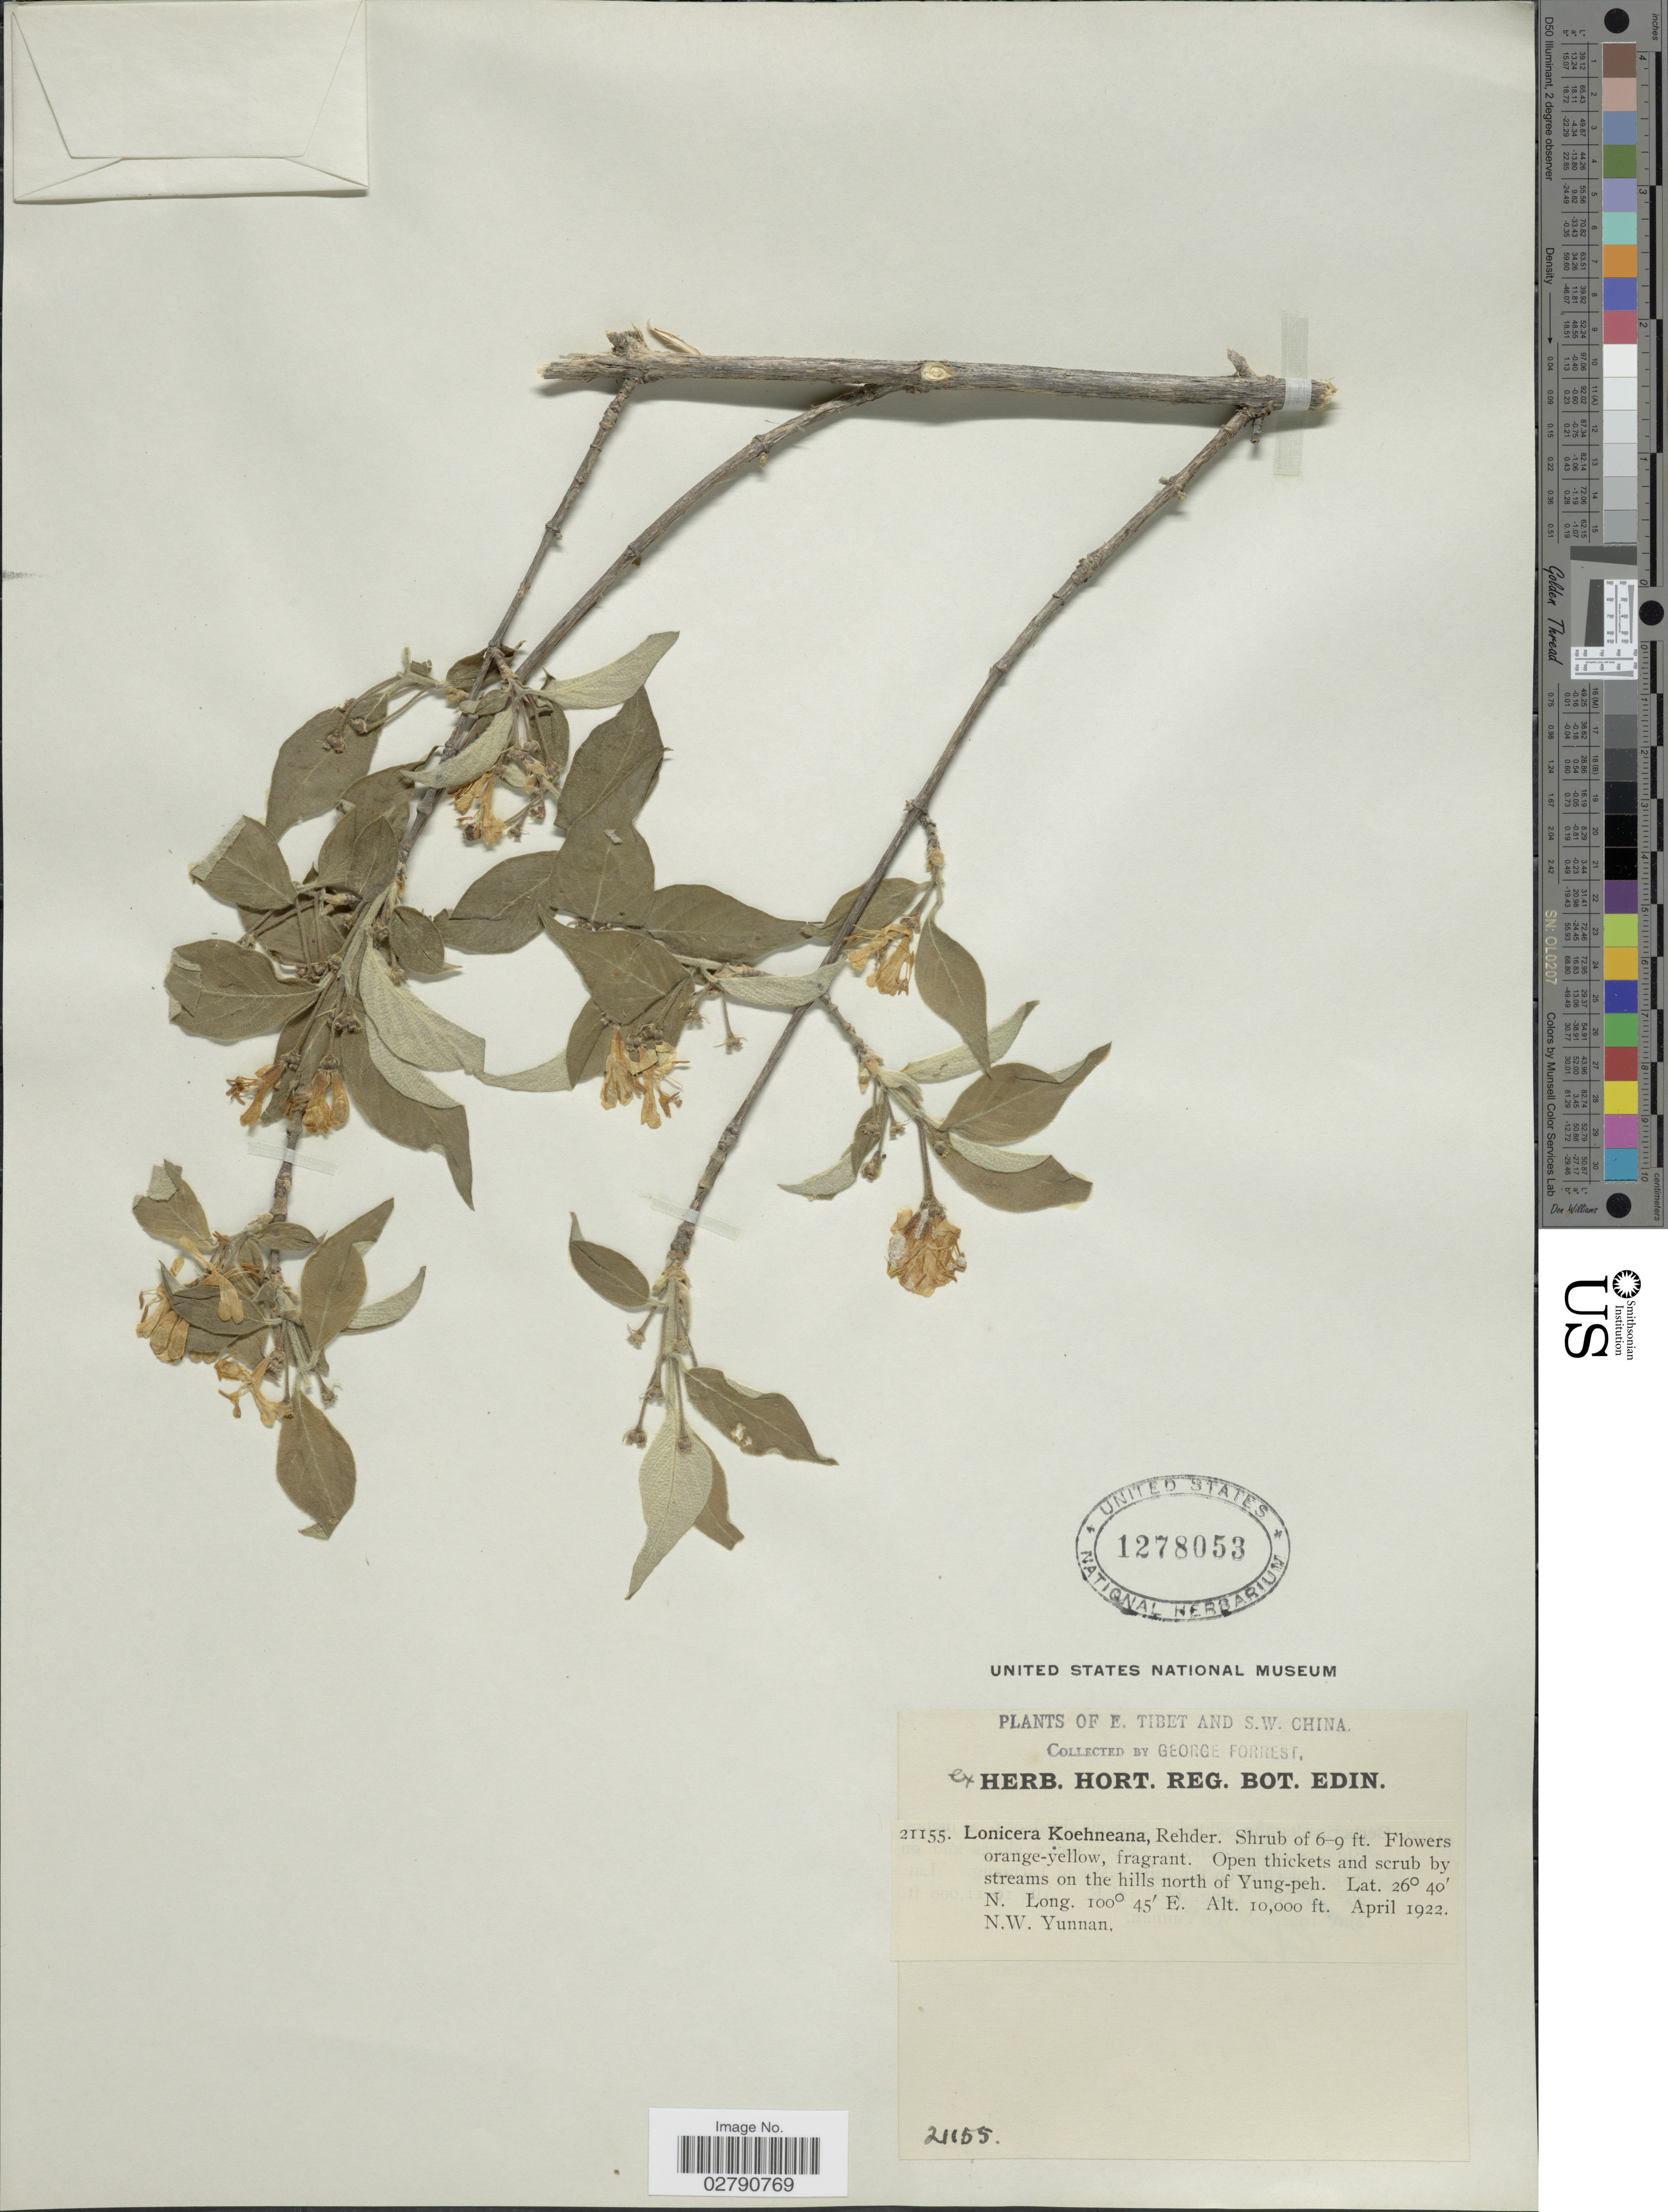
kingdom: Plantae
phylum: Tracheophyta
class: Magnoliopsida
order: Dipsacales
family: Caprifoliaceae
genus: Lonicera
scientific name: Lonicera koehneana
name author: Rehder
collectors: G. Forrest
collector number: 21155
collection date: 1922-04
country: China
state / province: Yunnan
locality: E. Tibet and S.W. China. Open thickets and scrub by streams on the hills north of Yung-peh. N.W. Yunnan.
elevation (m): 3048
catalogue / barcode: US 1278053